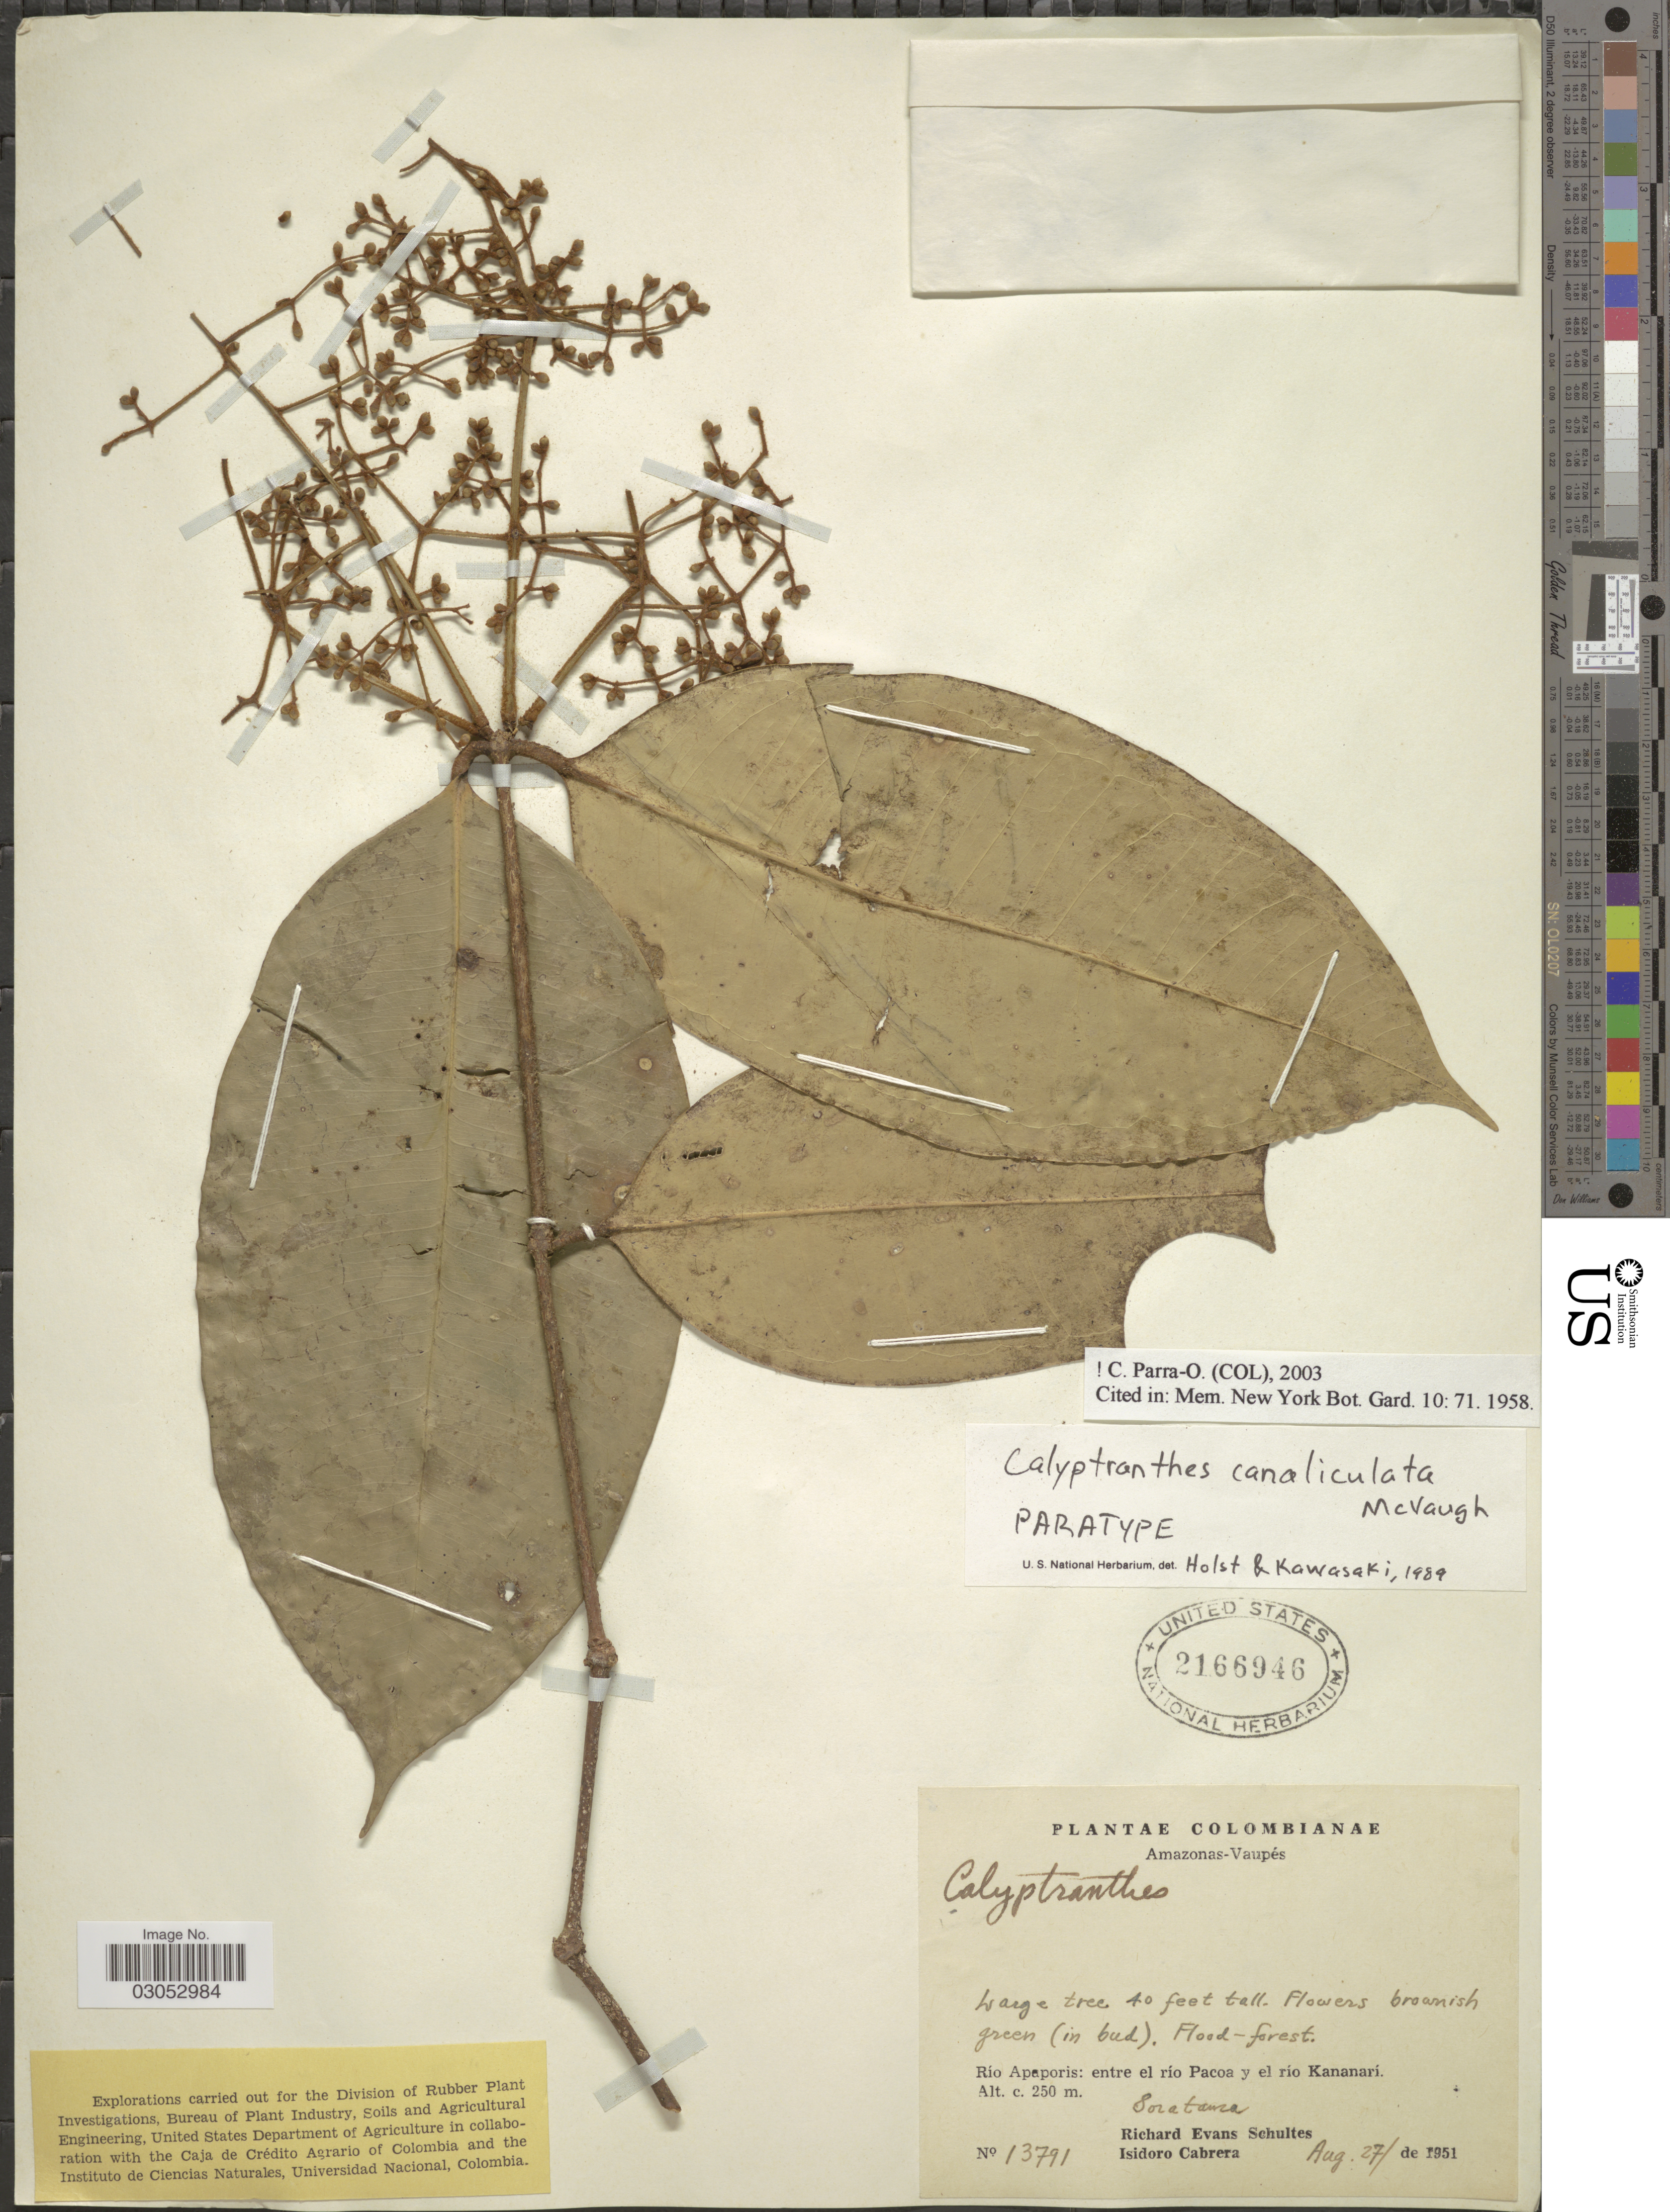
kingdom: Plantae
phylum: Tracheophyta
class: Magnoliopsida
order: Myrtales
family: Myrtaceae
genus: Myrcia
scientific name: Myrcia canaliculata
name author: (McVaugh) A.R. Lourenço & E. Lucas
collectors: R. E. Schultes & I. Cabrera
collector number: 13791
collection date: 1951-08-27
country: Colombia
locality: Amazonas-Vaupés, Río Apaporis: entre el río Pacoa y el río Kananarí. Soratama.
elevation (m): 250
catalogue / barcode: US 2166946